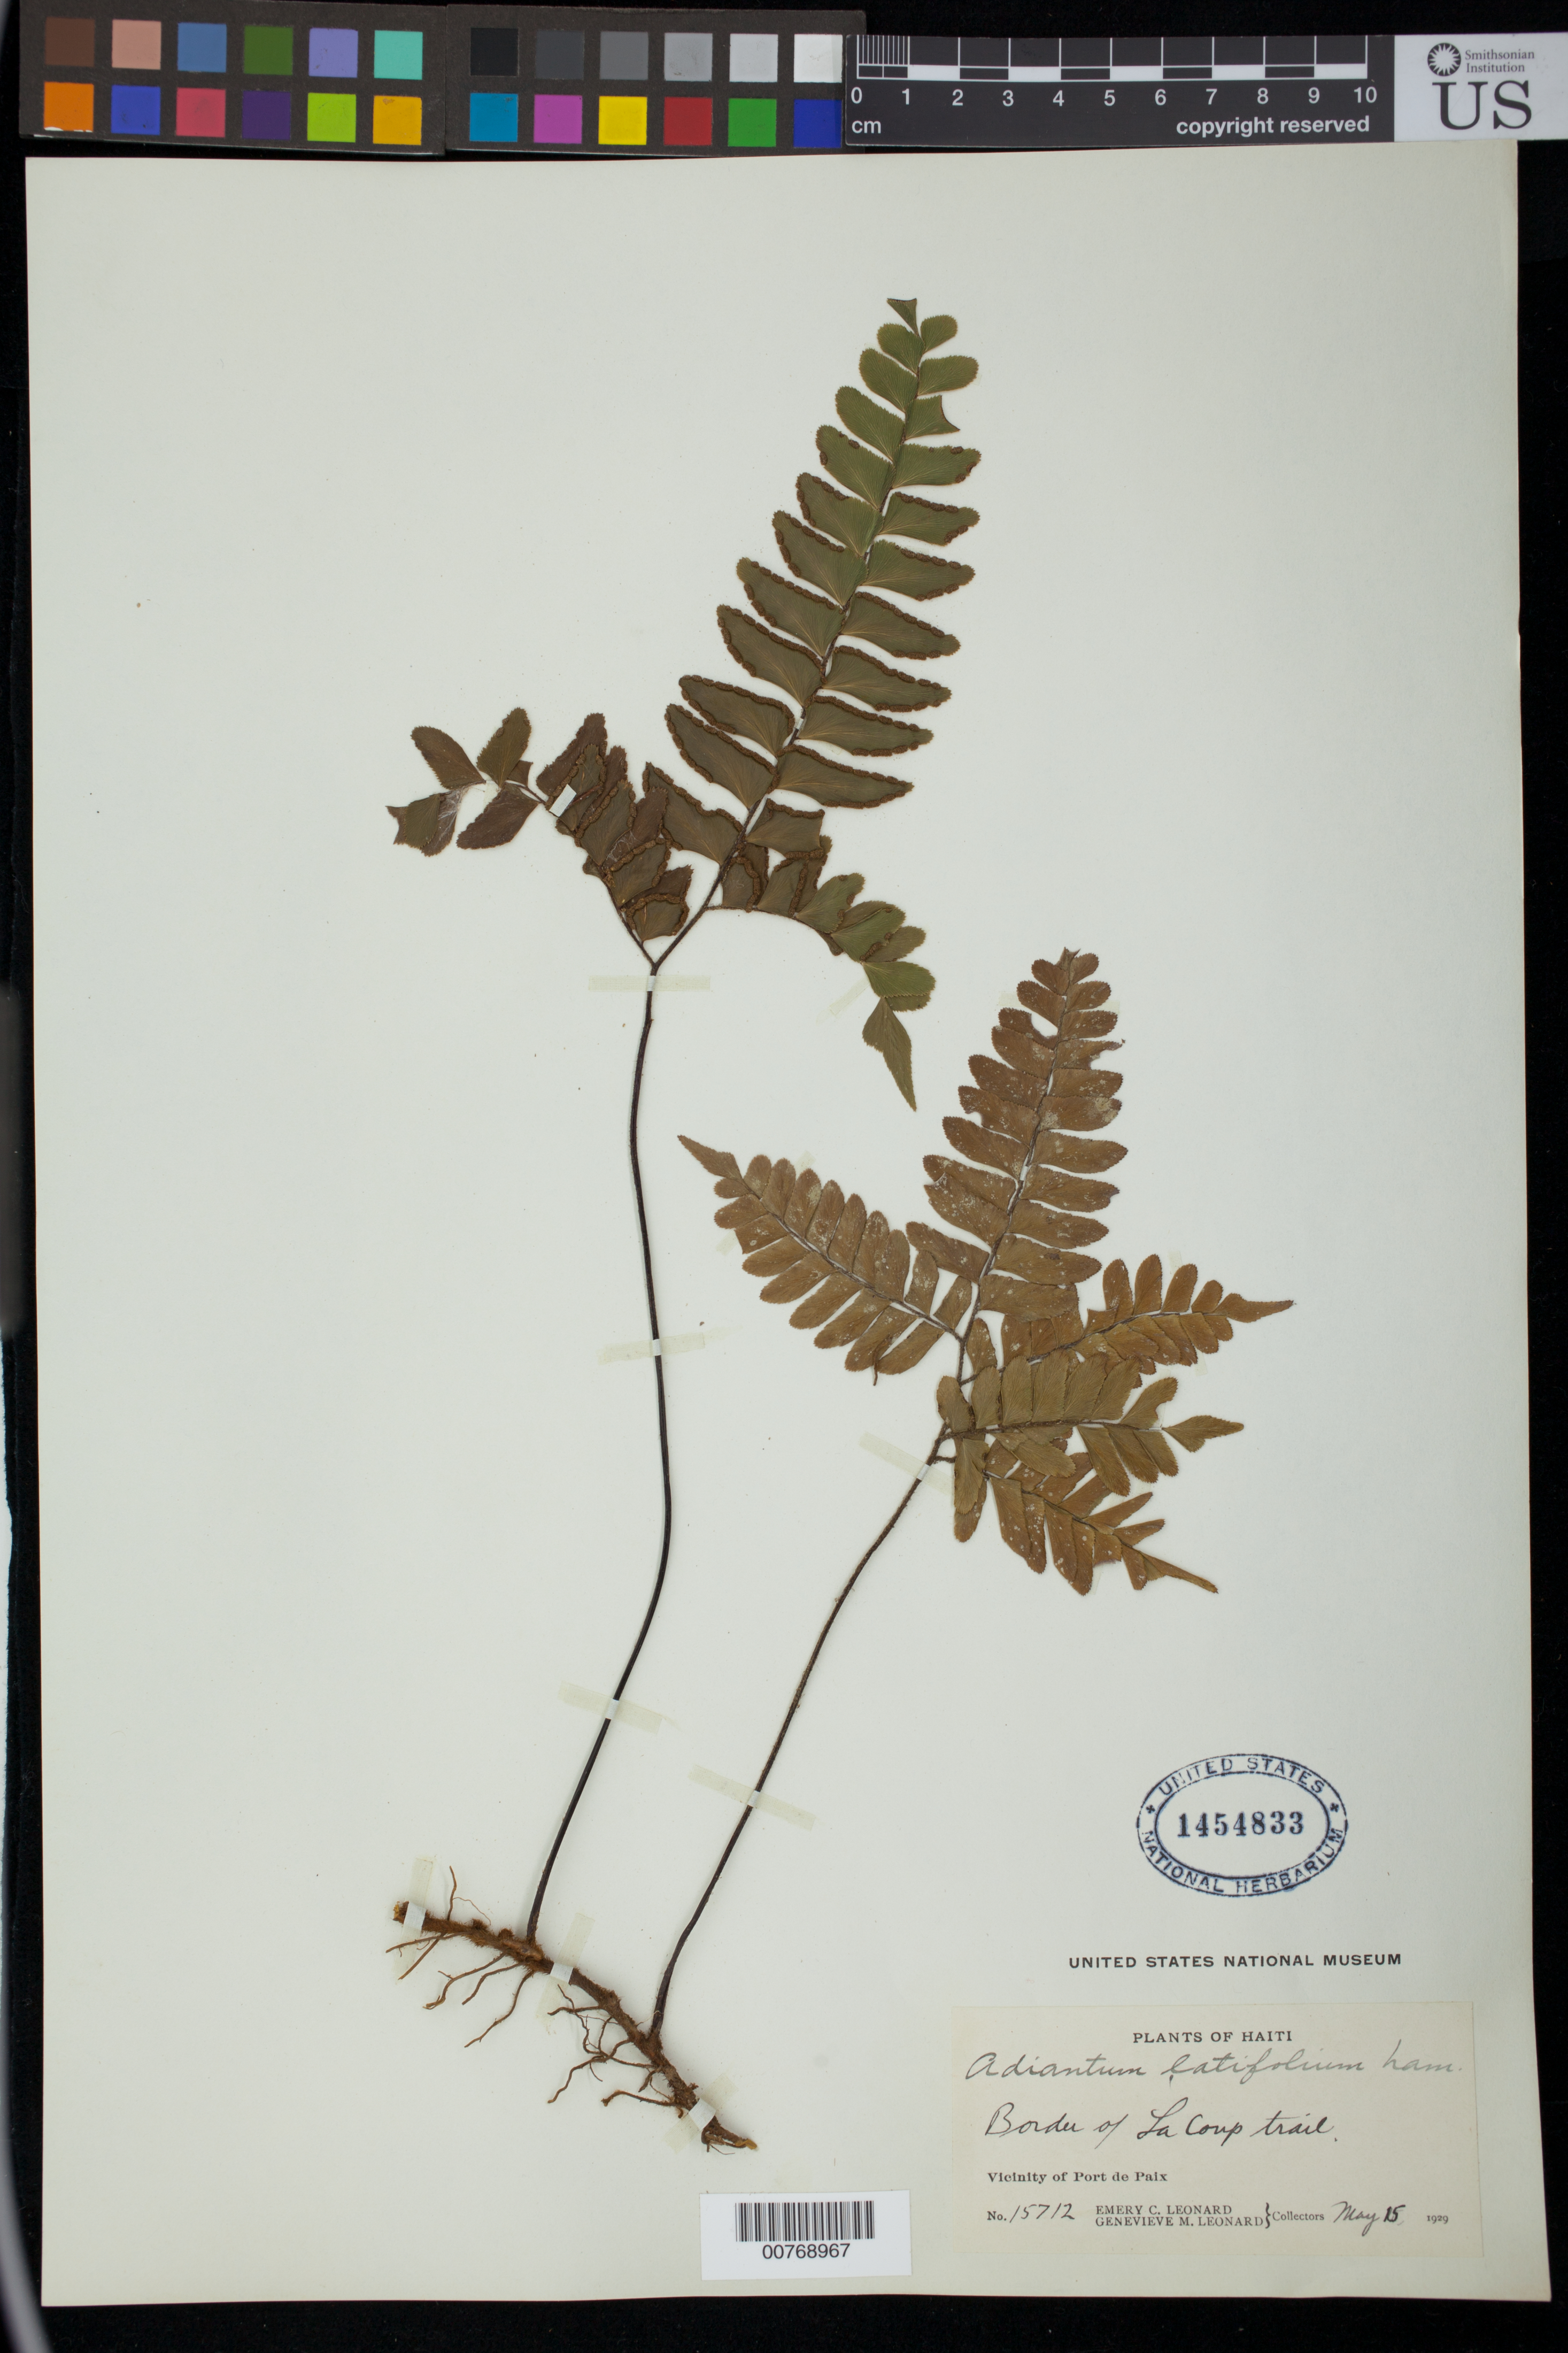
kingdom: Plantae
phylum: Tracheophyta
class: Polypodiopsida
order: Polypodiales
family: Pteridaceae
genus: Adiantum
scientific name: Adiantum latifolium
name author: Lam.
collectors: E. C. Leonard & G. M. Leonard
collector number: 15712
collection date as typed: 15 May 1929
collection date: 1929-05-15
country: Haiti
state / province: Nord-Óuest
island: Hispaniola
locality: Vicinity of Port de Pai, Departement du NordOuest. Border of La Coup Trail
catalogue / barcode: US 1454833